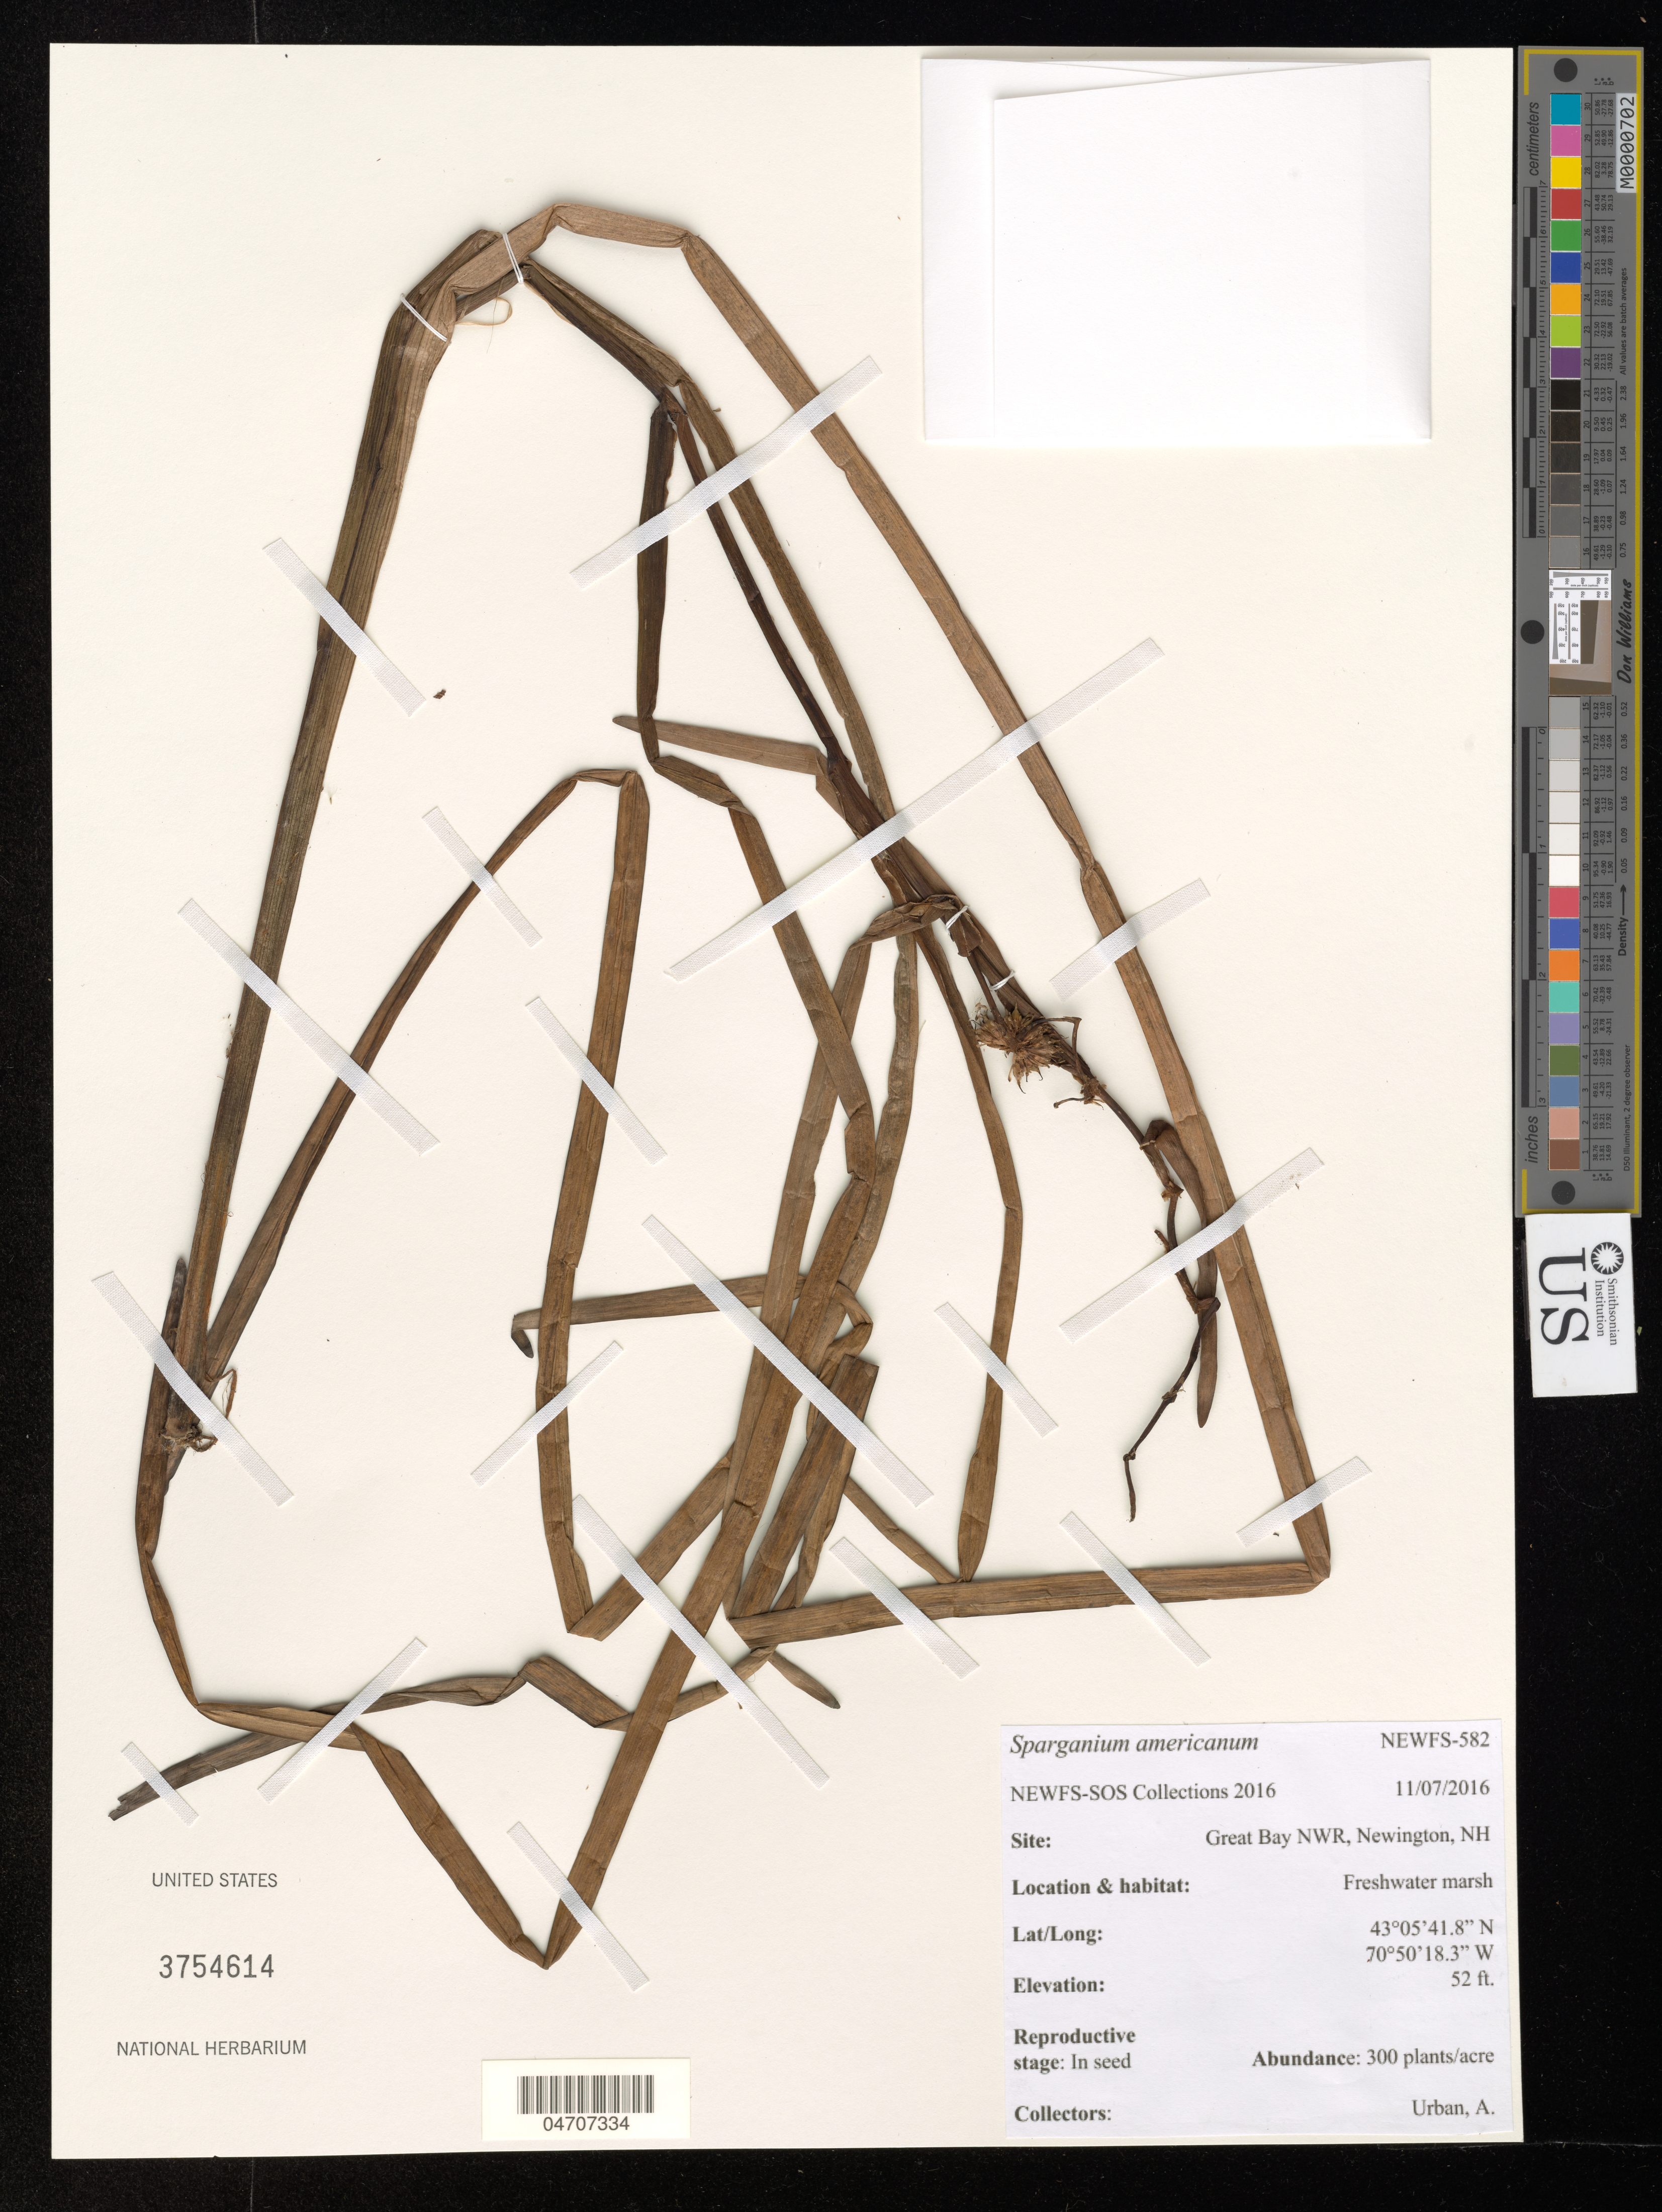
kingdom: Plantae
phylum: Tracheophyta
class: Liliopsida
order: Poales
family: Typhaceae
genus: Sparganium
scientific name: Sparganium americanum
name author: Nutt.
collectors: A. Urban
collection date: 2016-11-07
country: United States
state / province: New Hampshire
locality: Site: Great Bay NWR, Newington, NH.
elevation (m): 16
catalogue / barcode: US 3754614